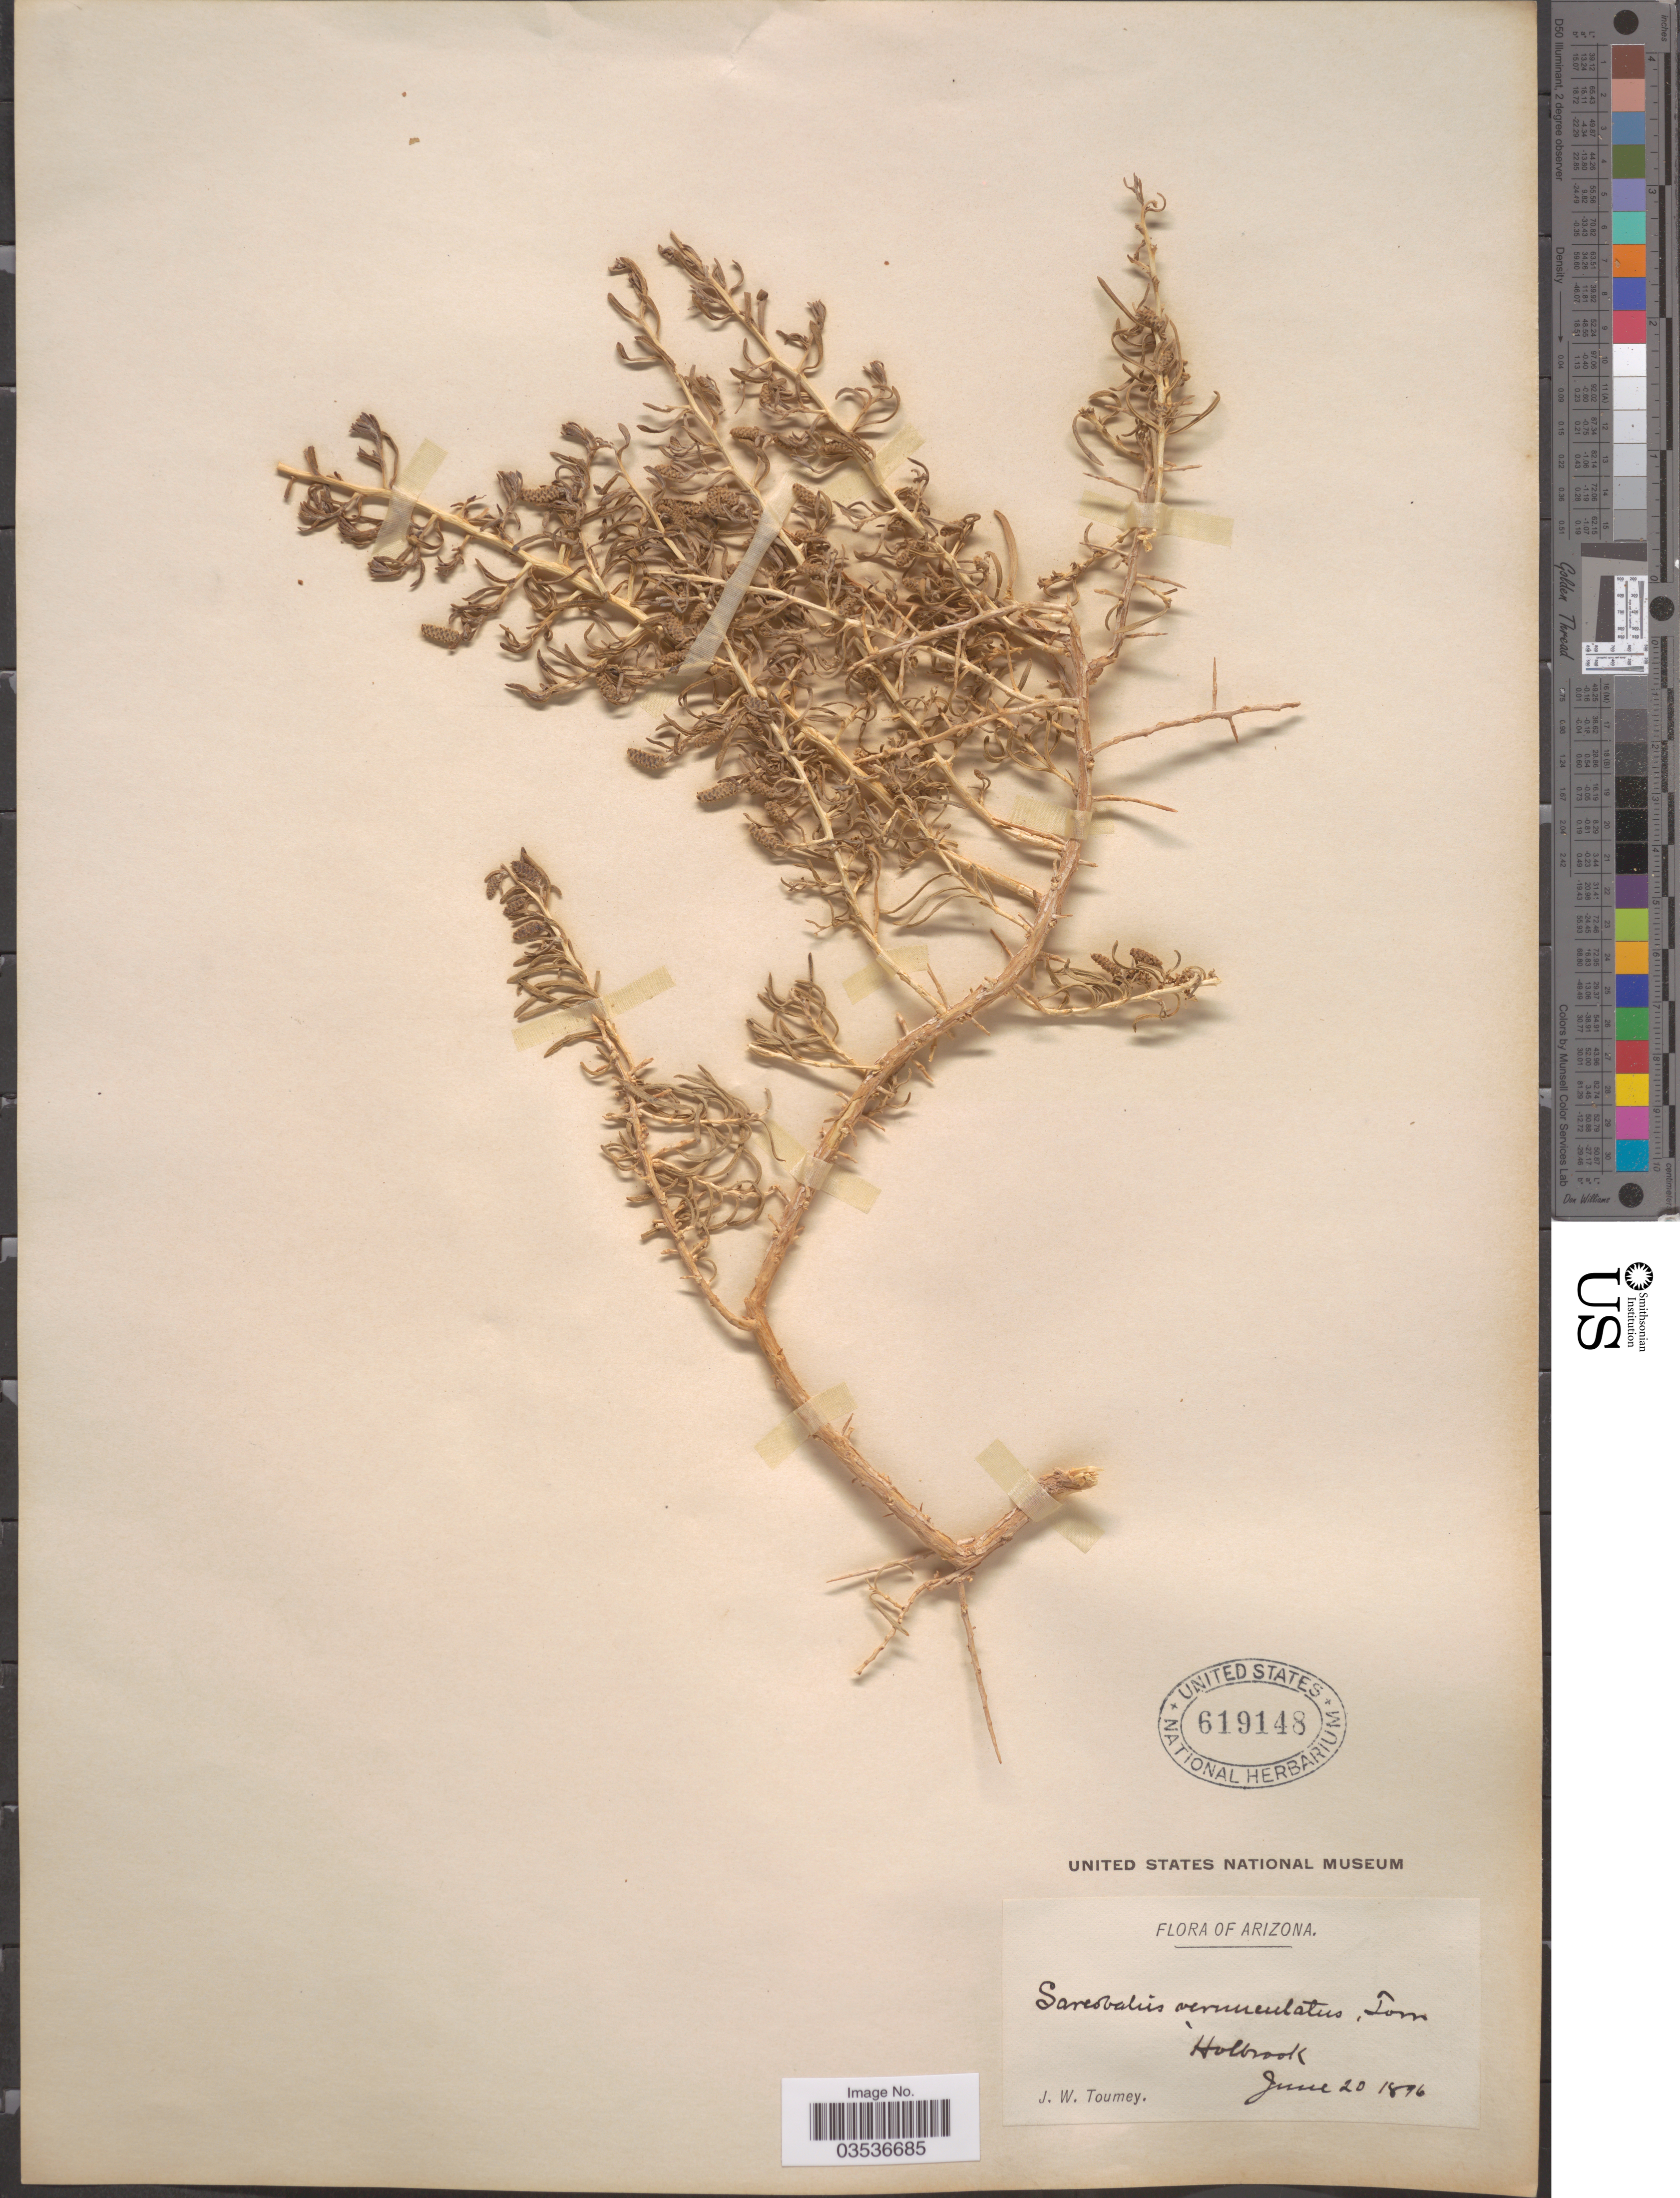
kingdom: Plantae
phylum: Tracheophyta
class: Magnoliopsida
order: Caryophyllales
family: Sarcobataceae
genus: Sarcobatus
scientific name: Sarcobatus vermiculatus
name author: (Hook.) Torr.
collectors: J. W. Toumey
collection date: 1896-06-20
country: United States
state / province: Arizona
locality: Holbrook.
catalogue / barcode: US 619148